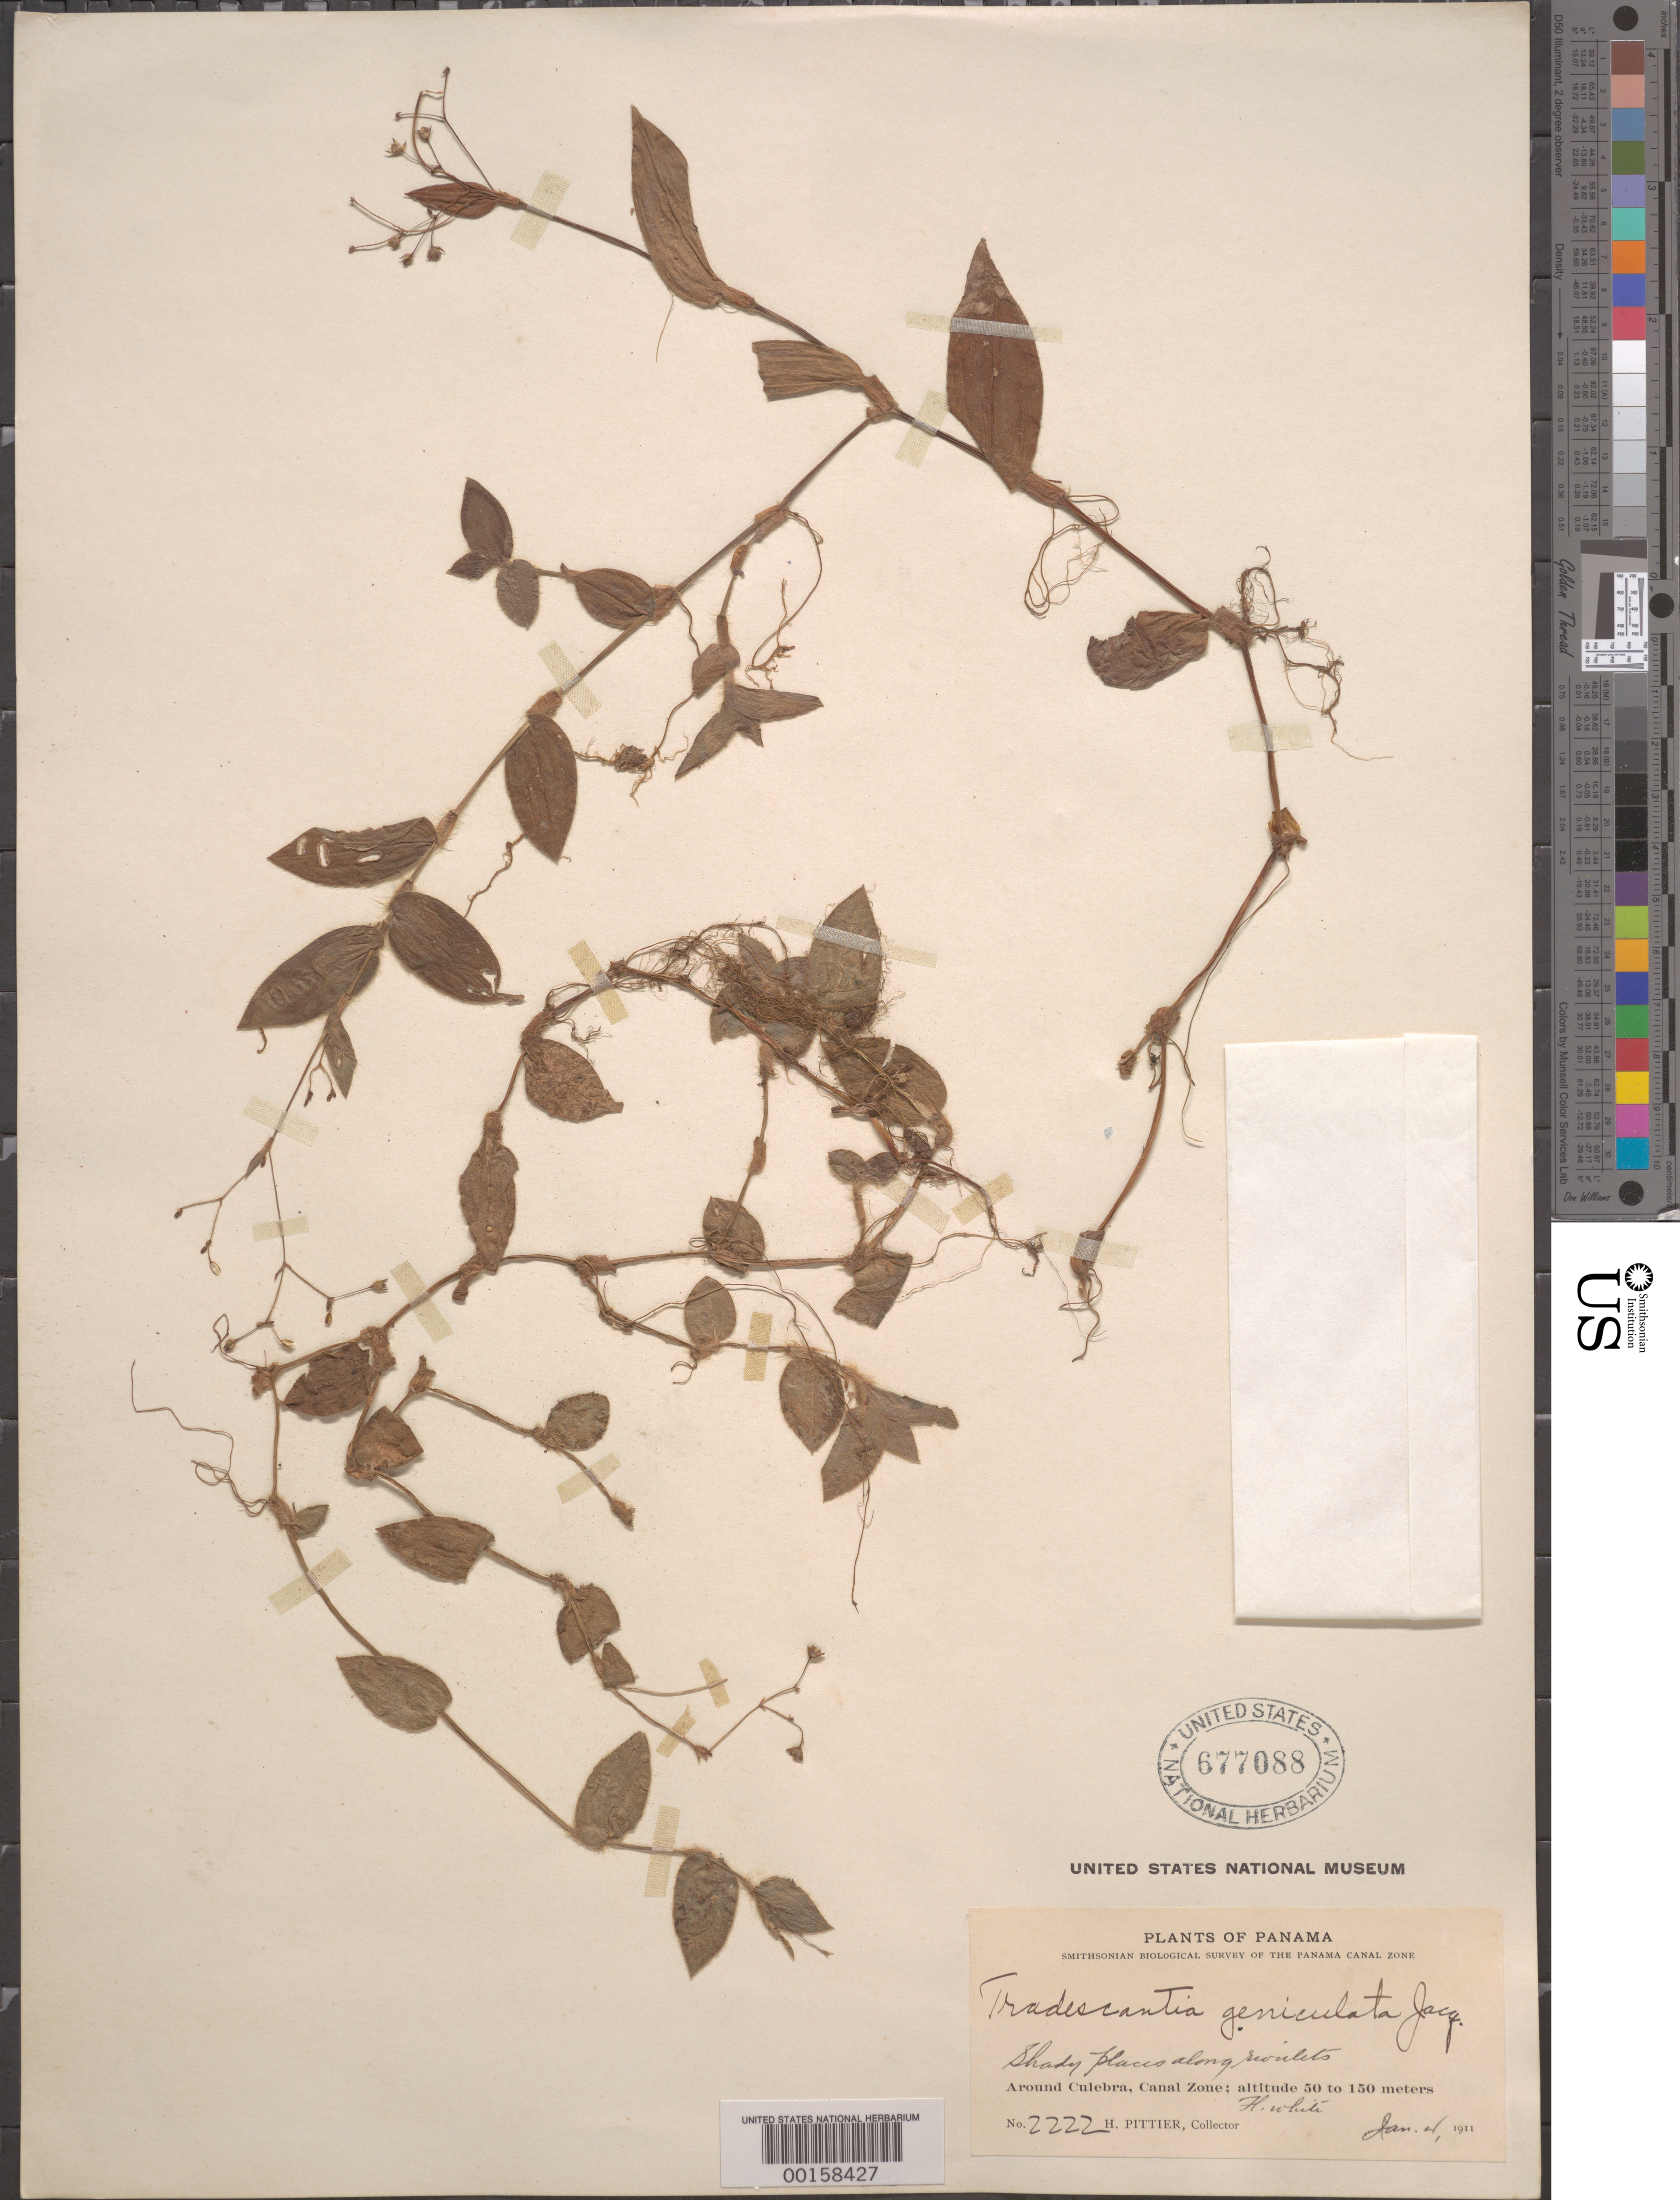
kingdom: Plantae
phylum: Tracheophyta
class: Liliopsida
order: Commelinales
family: Commelinaceae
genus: Gibasis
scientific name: Gibasis geniculata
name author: (Jacq.) Rohweder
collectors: H. F. Pittier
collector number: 2222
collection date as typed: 04 Jan 1911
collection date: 1911-01-04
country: Panama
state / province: Colón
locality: Near Culebra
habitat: Shady rivulet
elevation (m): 50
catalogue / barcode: US 677088